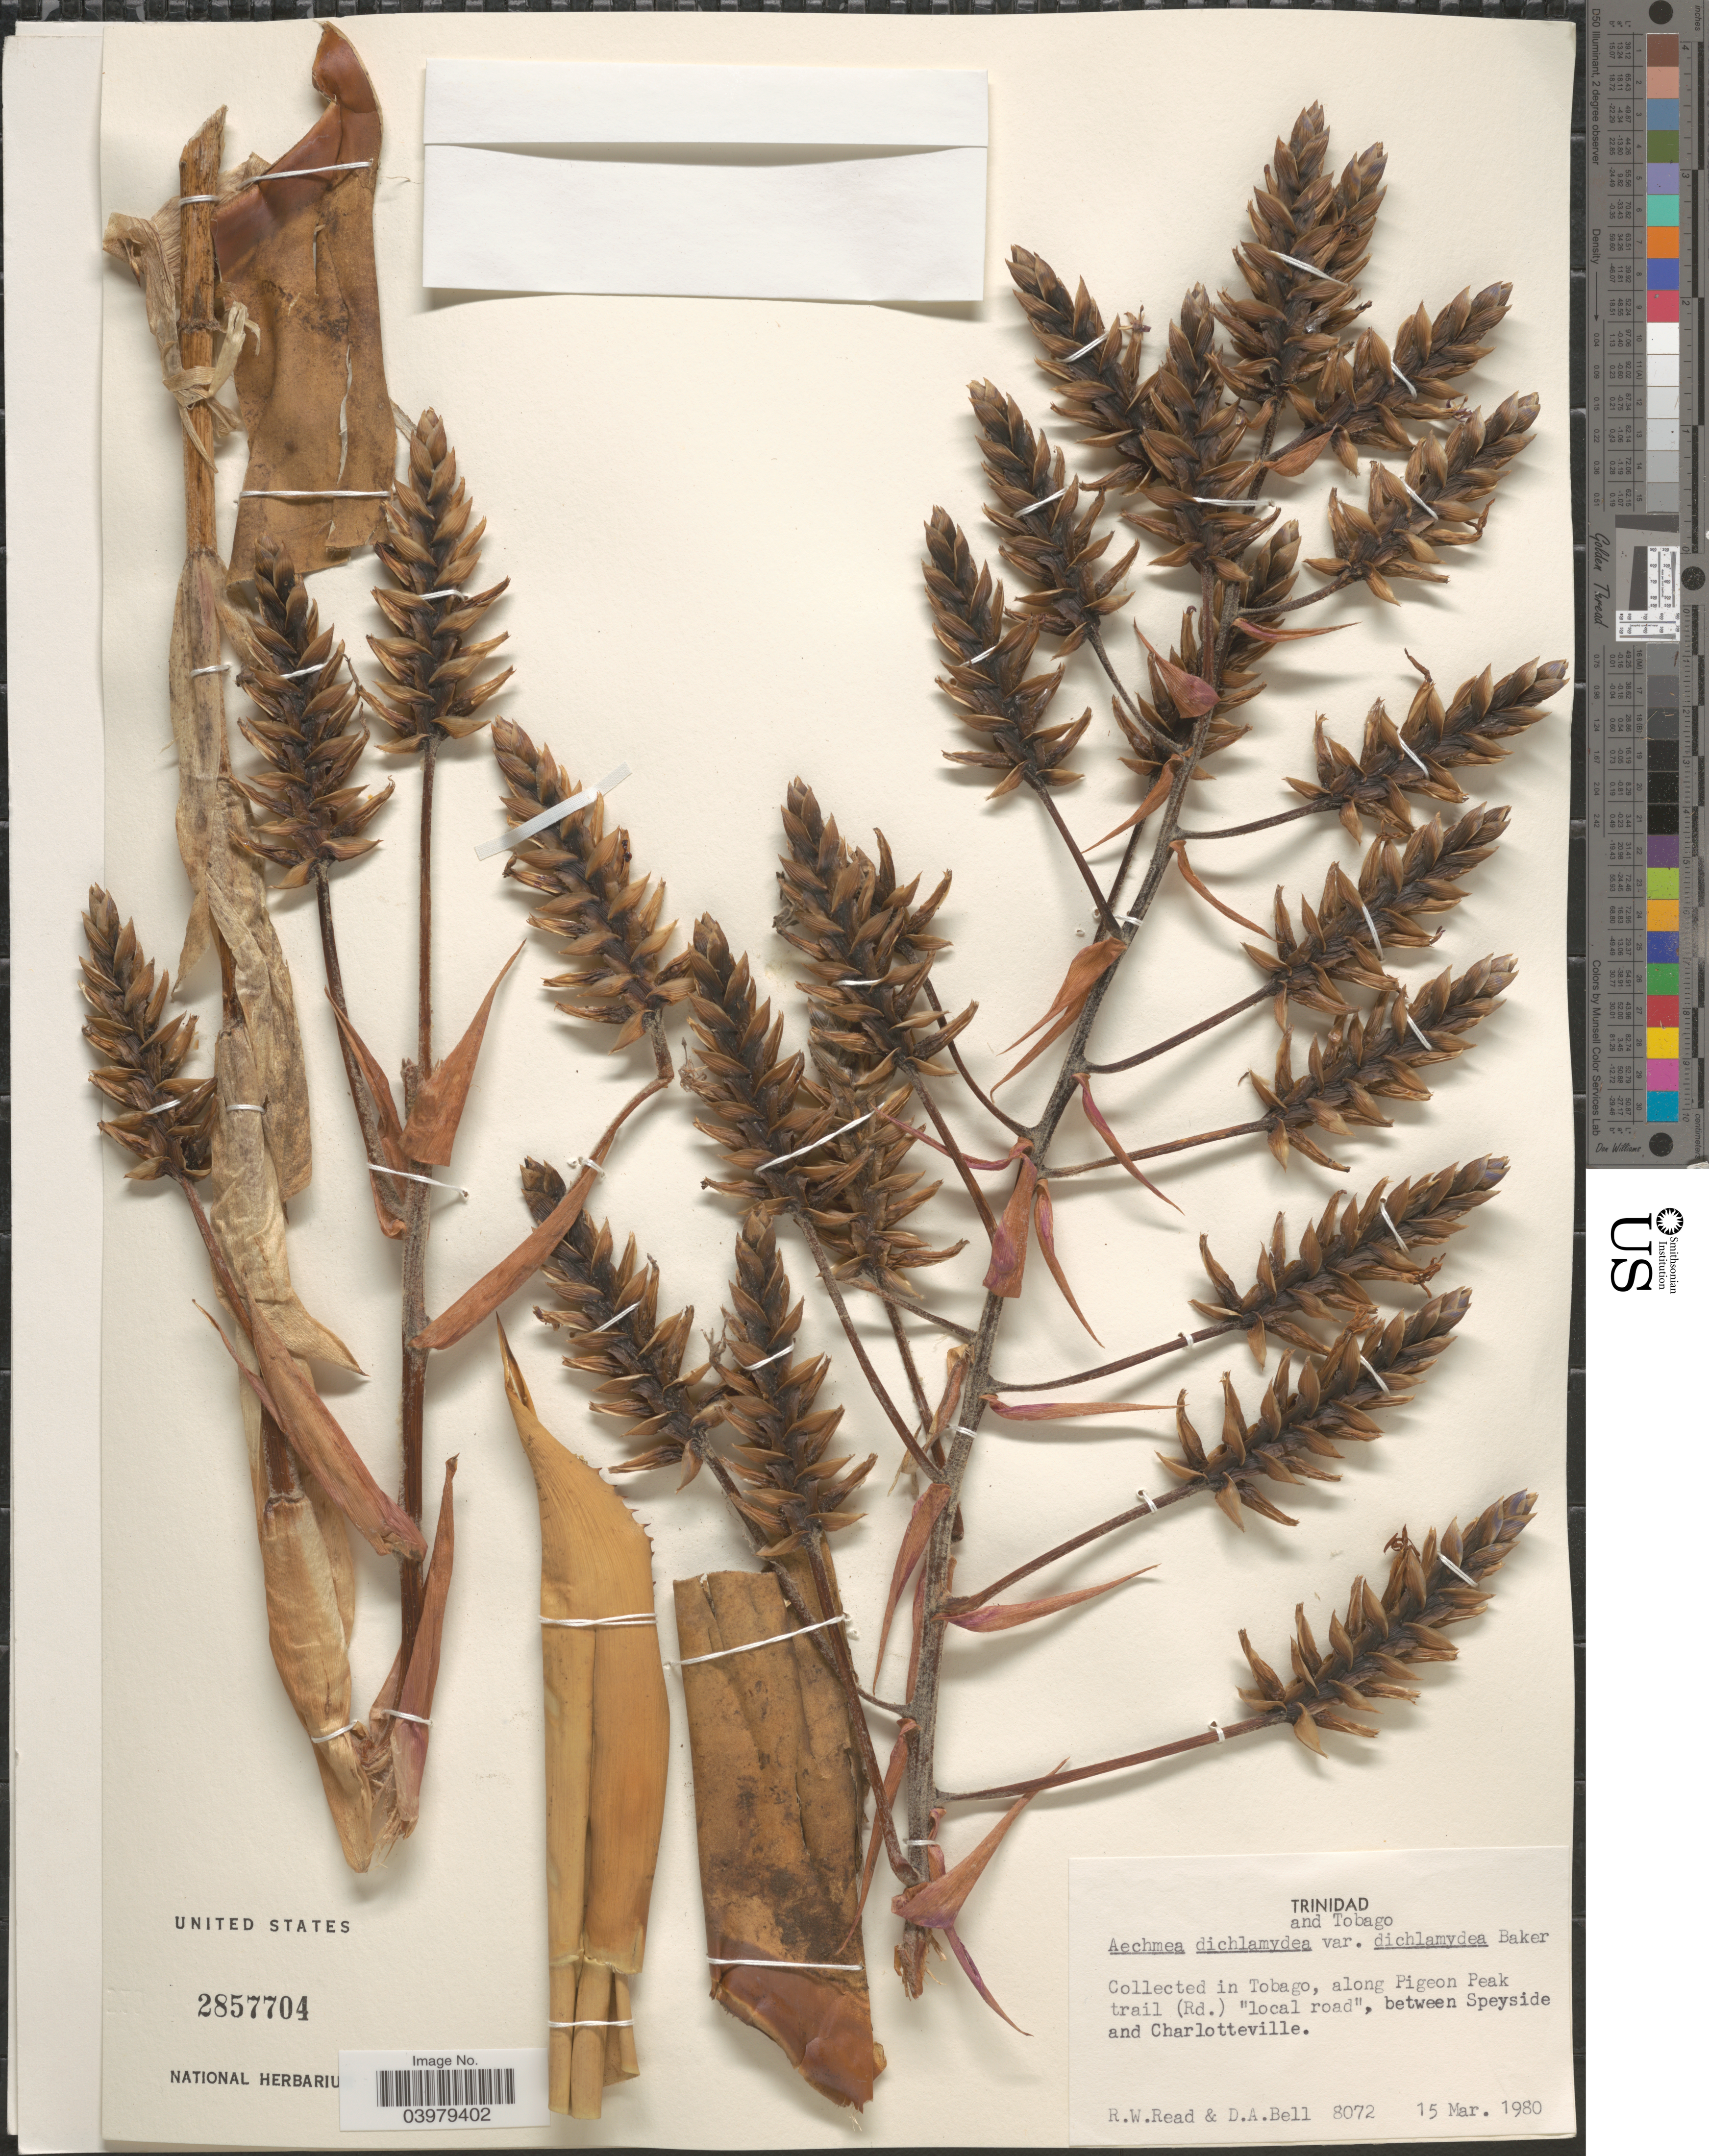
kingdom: Plantae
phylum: Tracheophyta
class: Liliopsida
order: Poales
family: Bromeliaceae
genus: Aechmea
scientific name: Aechmea dichlamydea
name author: Baker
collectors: R. W. Read & D. A. Bell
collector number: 8072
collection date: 1980-03-15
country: Trinidad and Tobago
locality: In Tobago, along Pigeon Peak trail (Rd.) "local road", between Speyside and Charlotteville.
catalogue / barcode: US 2857704